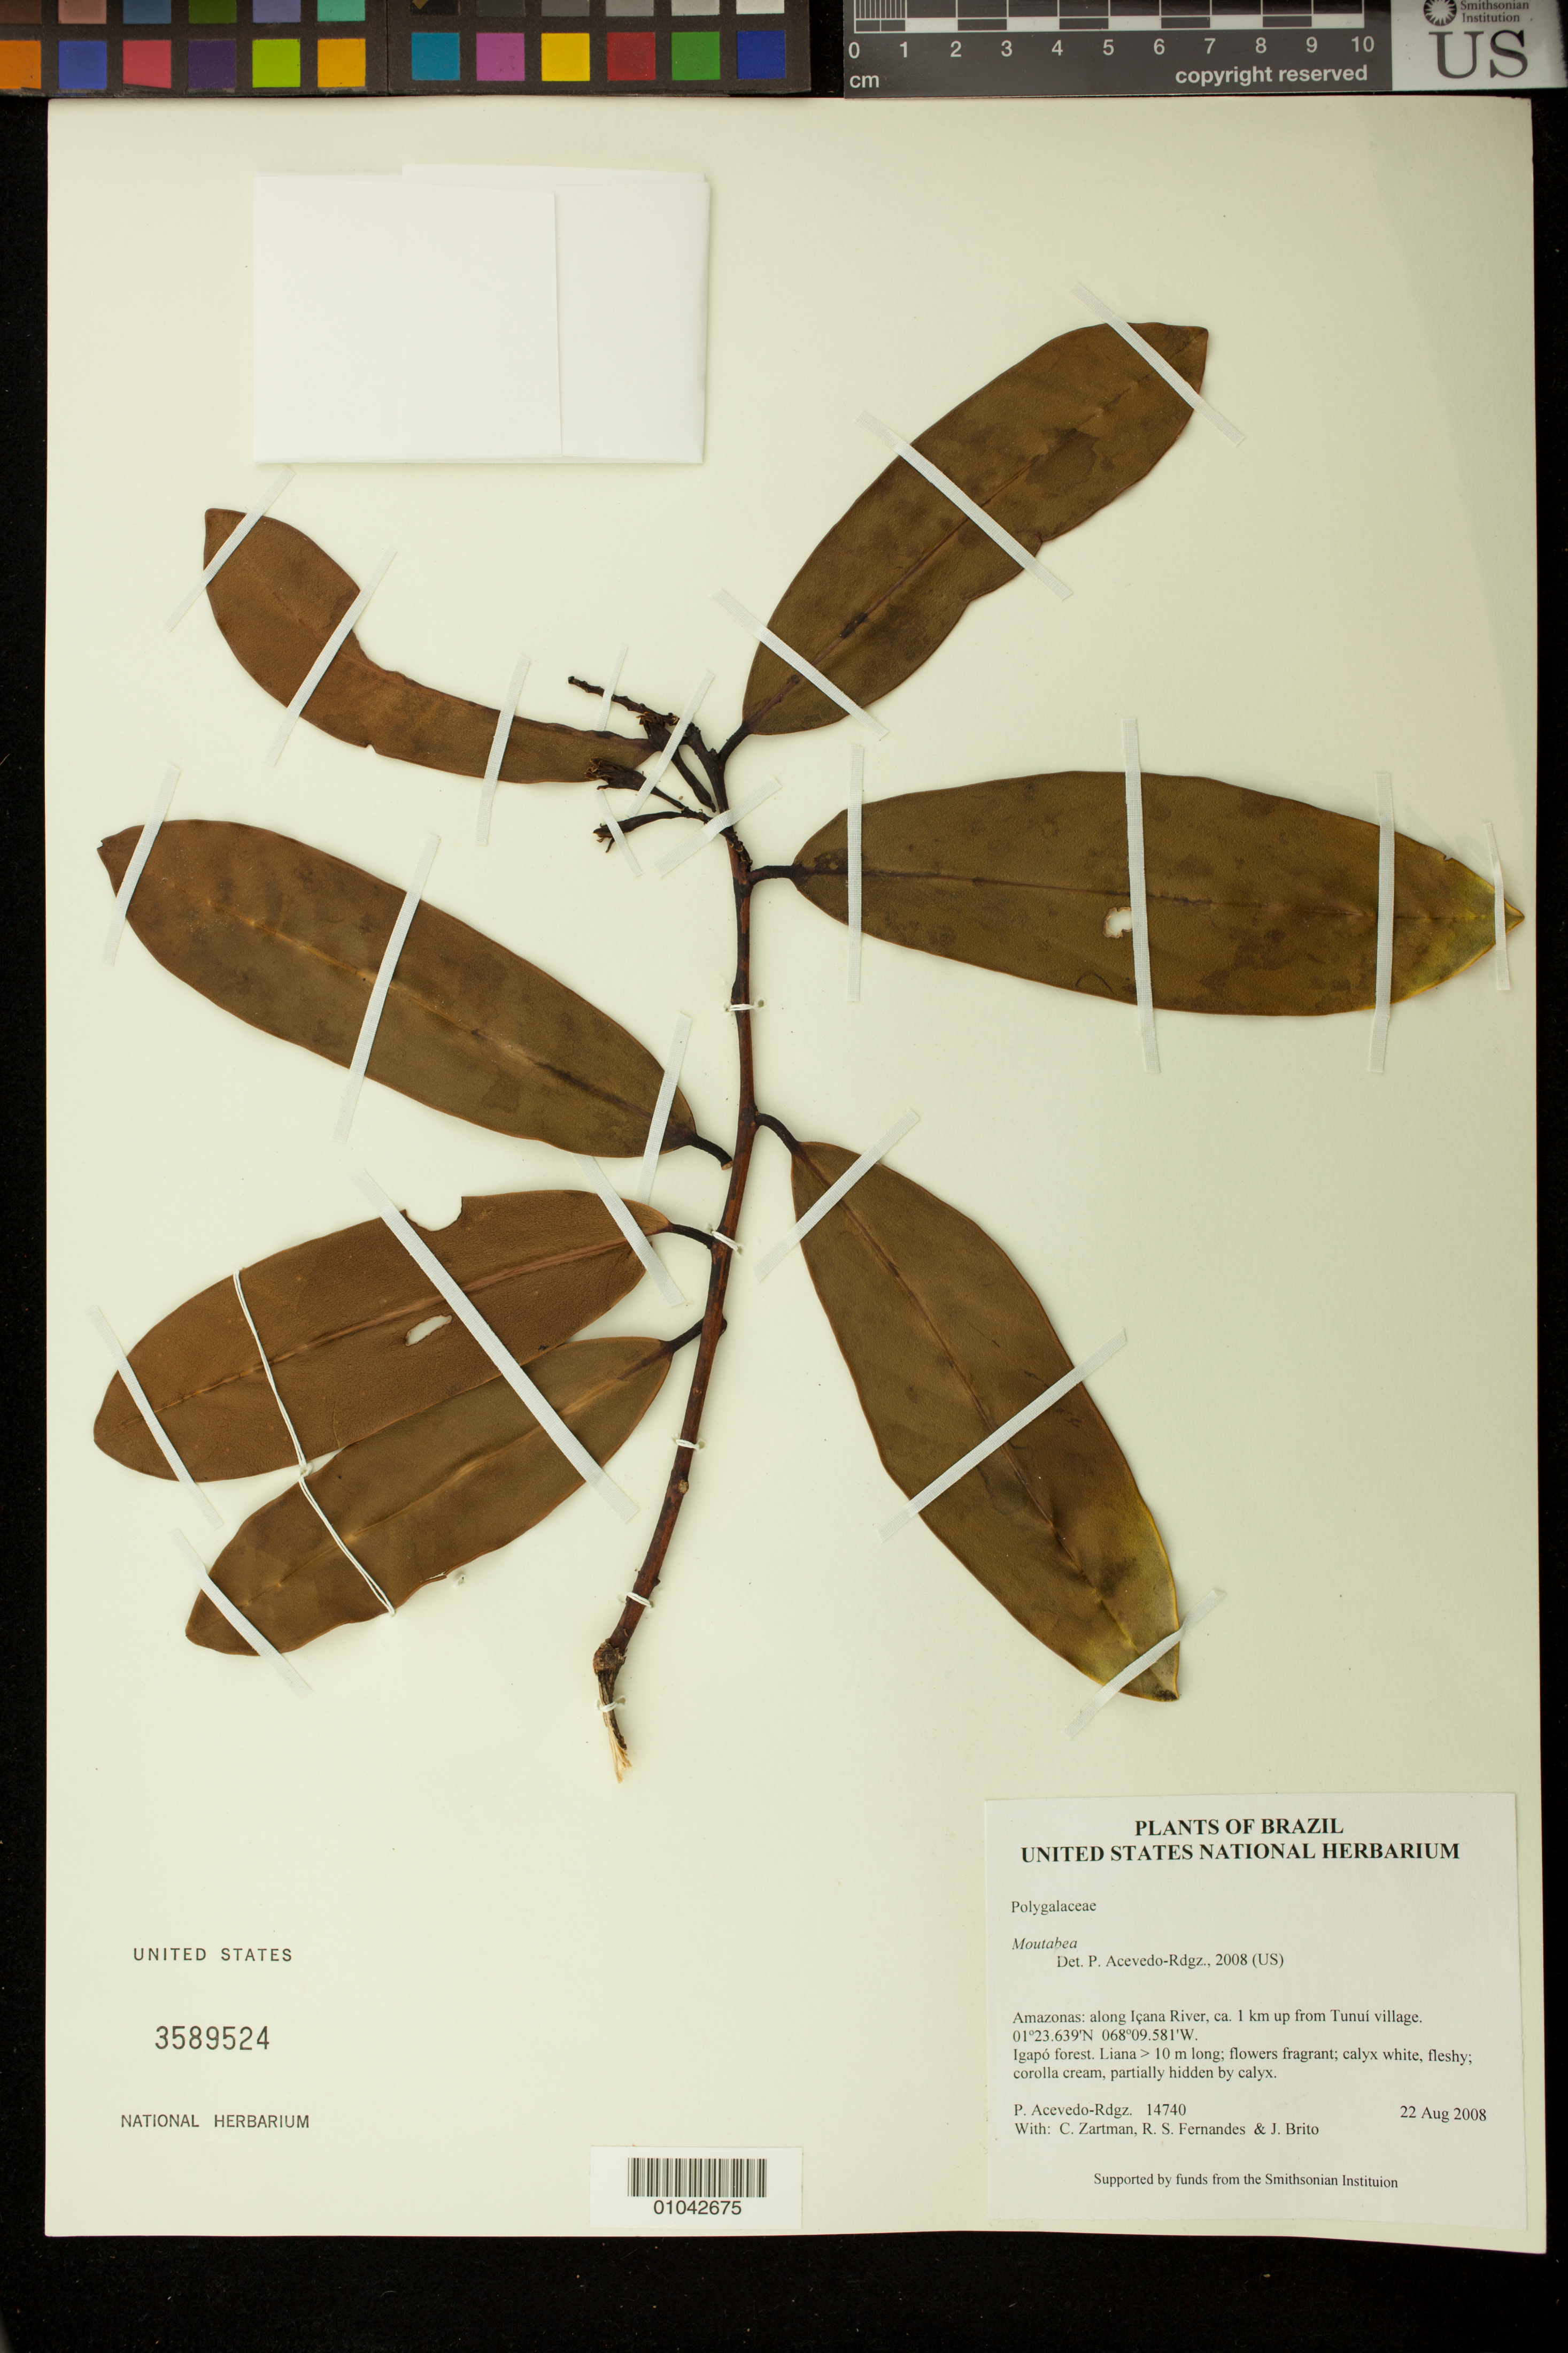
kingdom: Plantae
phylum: Tracheophyta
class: Magnoliopsida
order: Fabales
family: Polygalaceae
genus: Moutabea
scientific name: Moutabea guianensis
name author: Aubl.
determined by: Acevedo-Rodríguez, P., (BOT), Smithsonian Institution - National Museum of Natural History (UNITED STATES)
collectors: P. Acevedo-Rodr., C. Zartman, R. Fernandes & J. Brito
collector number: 14740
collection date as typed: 22 Aug 2008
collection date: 2008-08-22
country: Brazil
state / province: Amazonas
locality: Amazonas: along Içana River, ca. 1 km up from Tunuí village.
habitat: Igapó forest.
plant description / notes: NY, MO, K, F, GH, P, US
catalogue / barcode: US 3589524